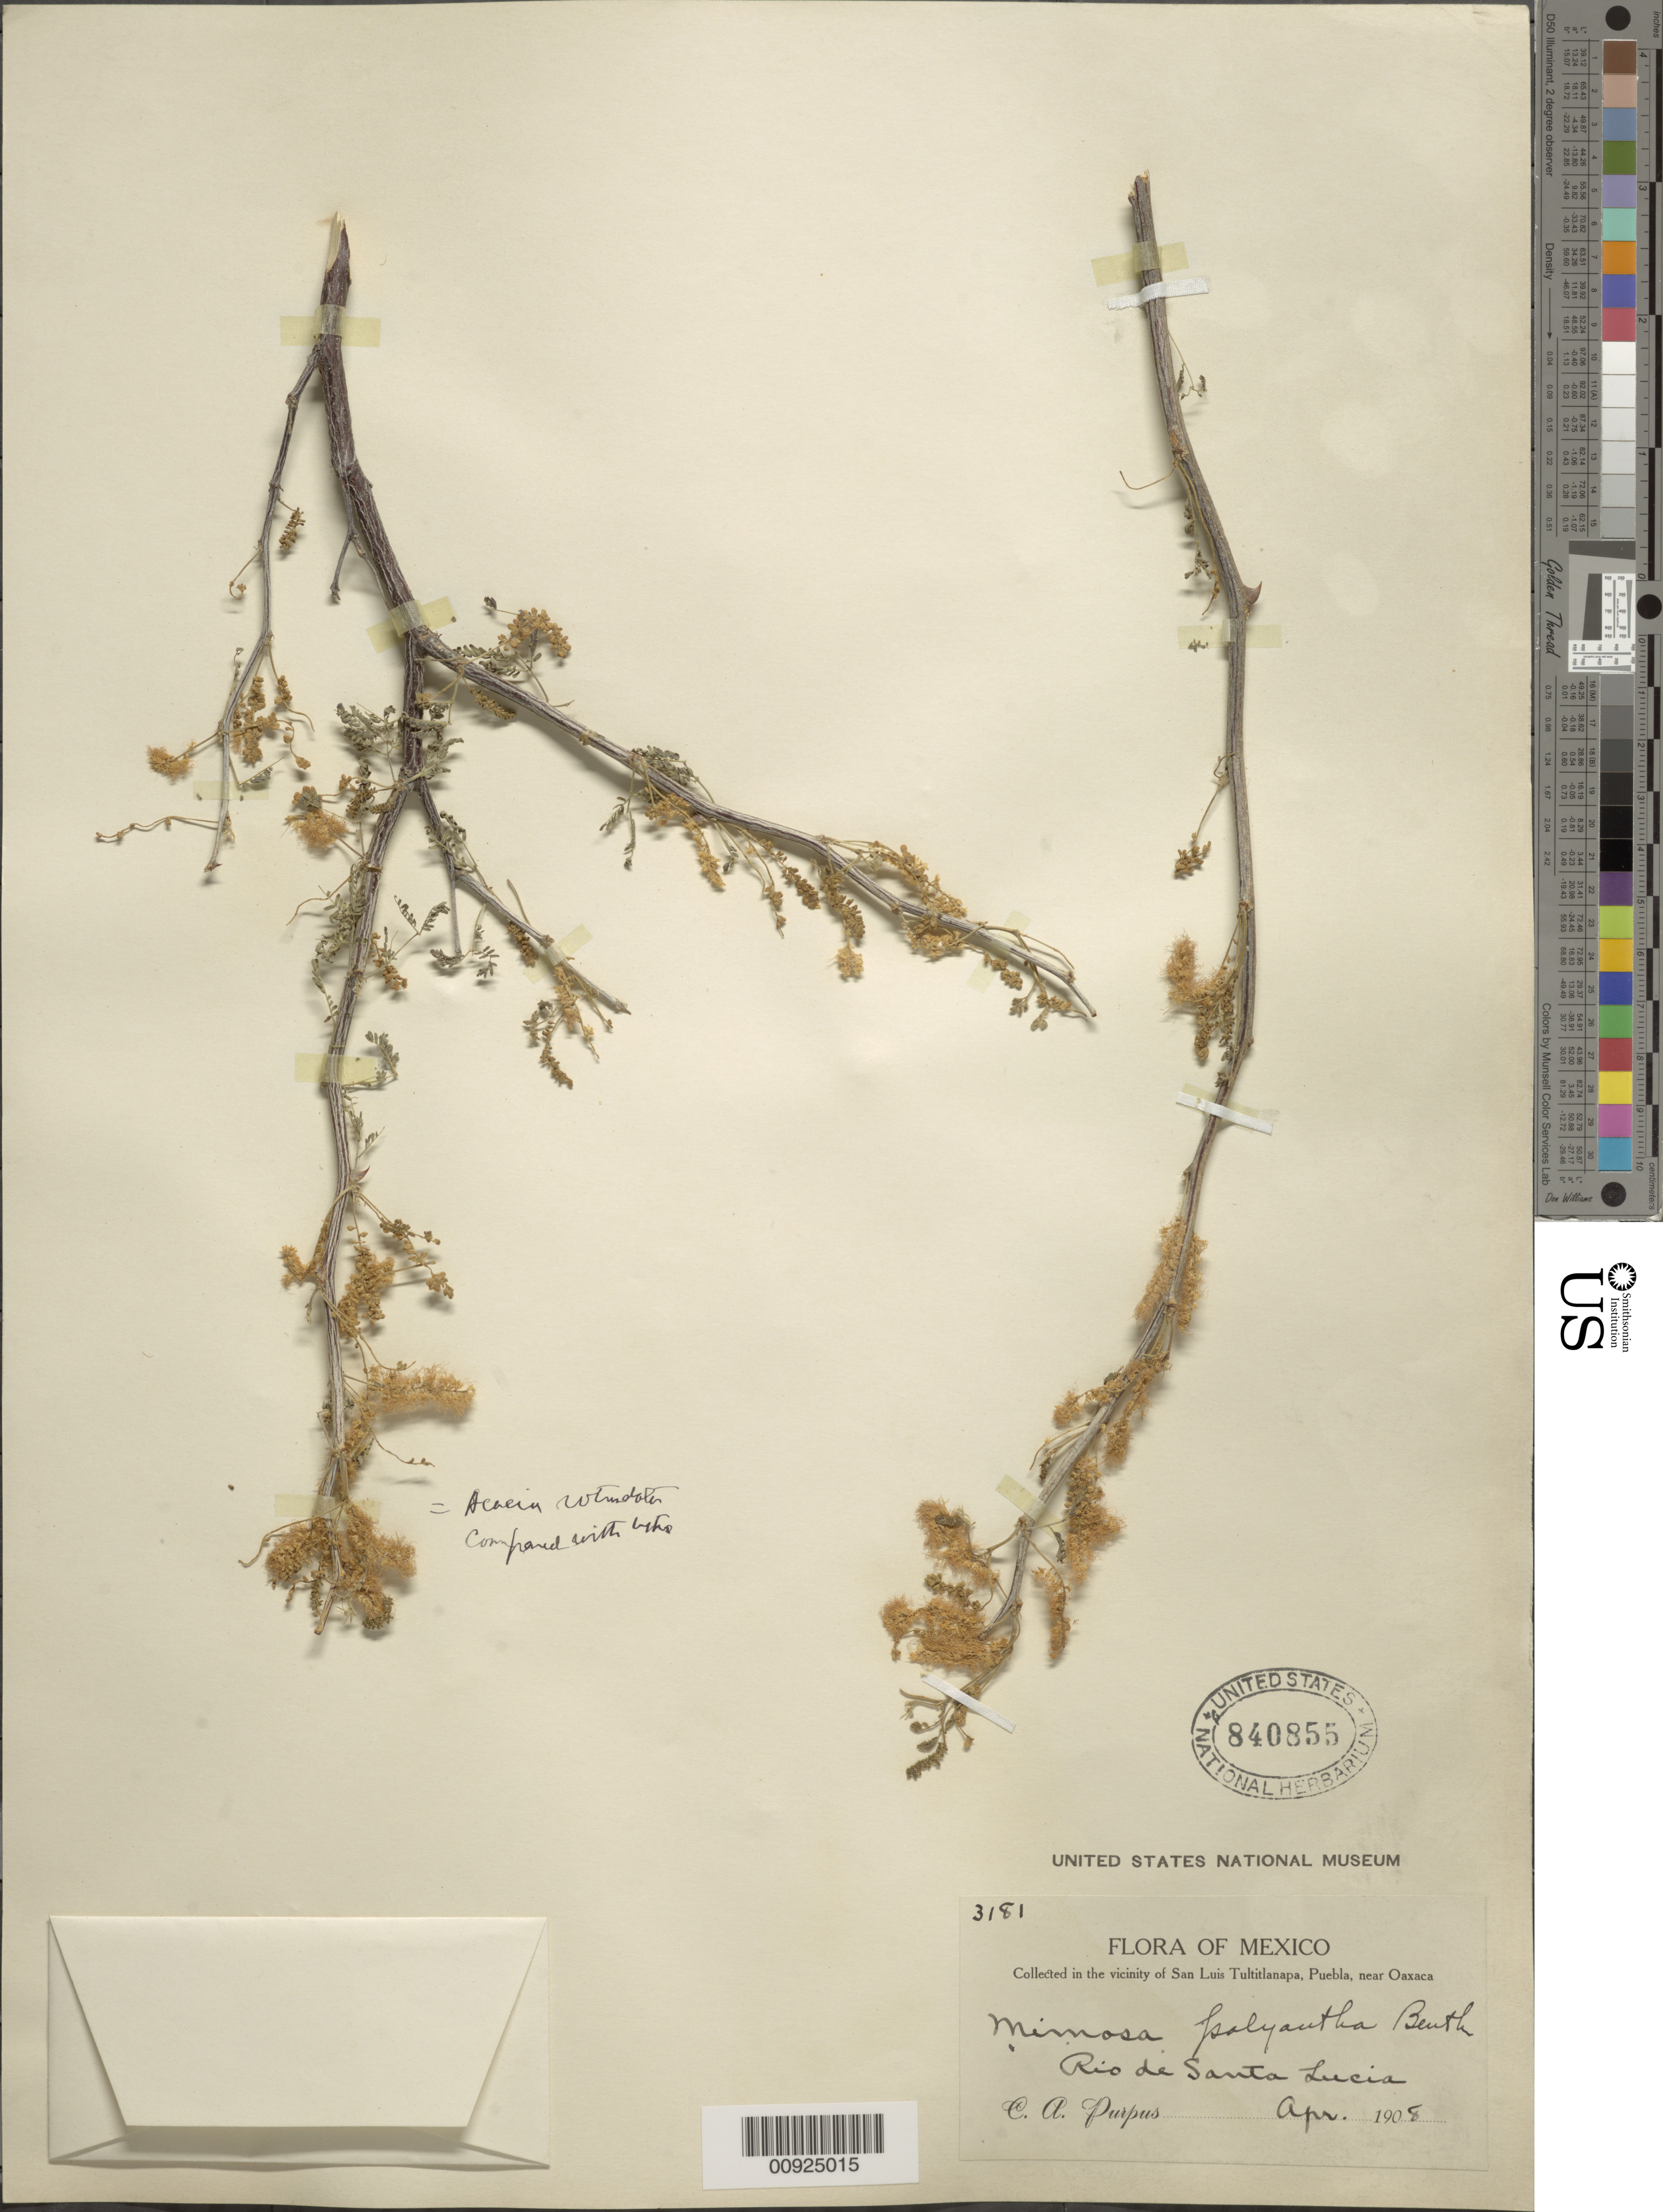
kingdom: Plantae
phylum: Tracheophyta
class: Magnoliopsida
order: Fabales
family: Fabaceae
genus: Mimosa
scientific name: Mimosa polyantha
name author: Benth.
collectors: C. A. Purpus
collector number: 3181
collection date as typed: Apr 1908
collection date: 1908-04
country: Mexico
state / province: Puebla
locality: Río de Santa Lucia. In the vicinity of San Luis Tultitlanapa, Puebla, near Oaxaca.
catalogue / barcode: US 840855